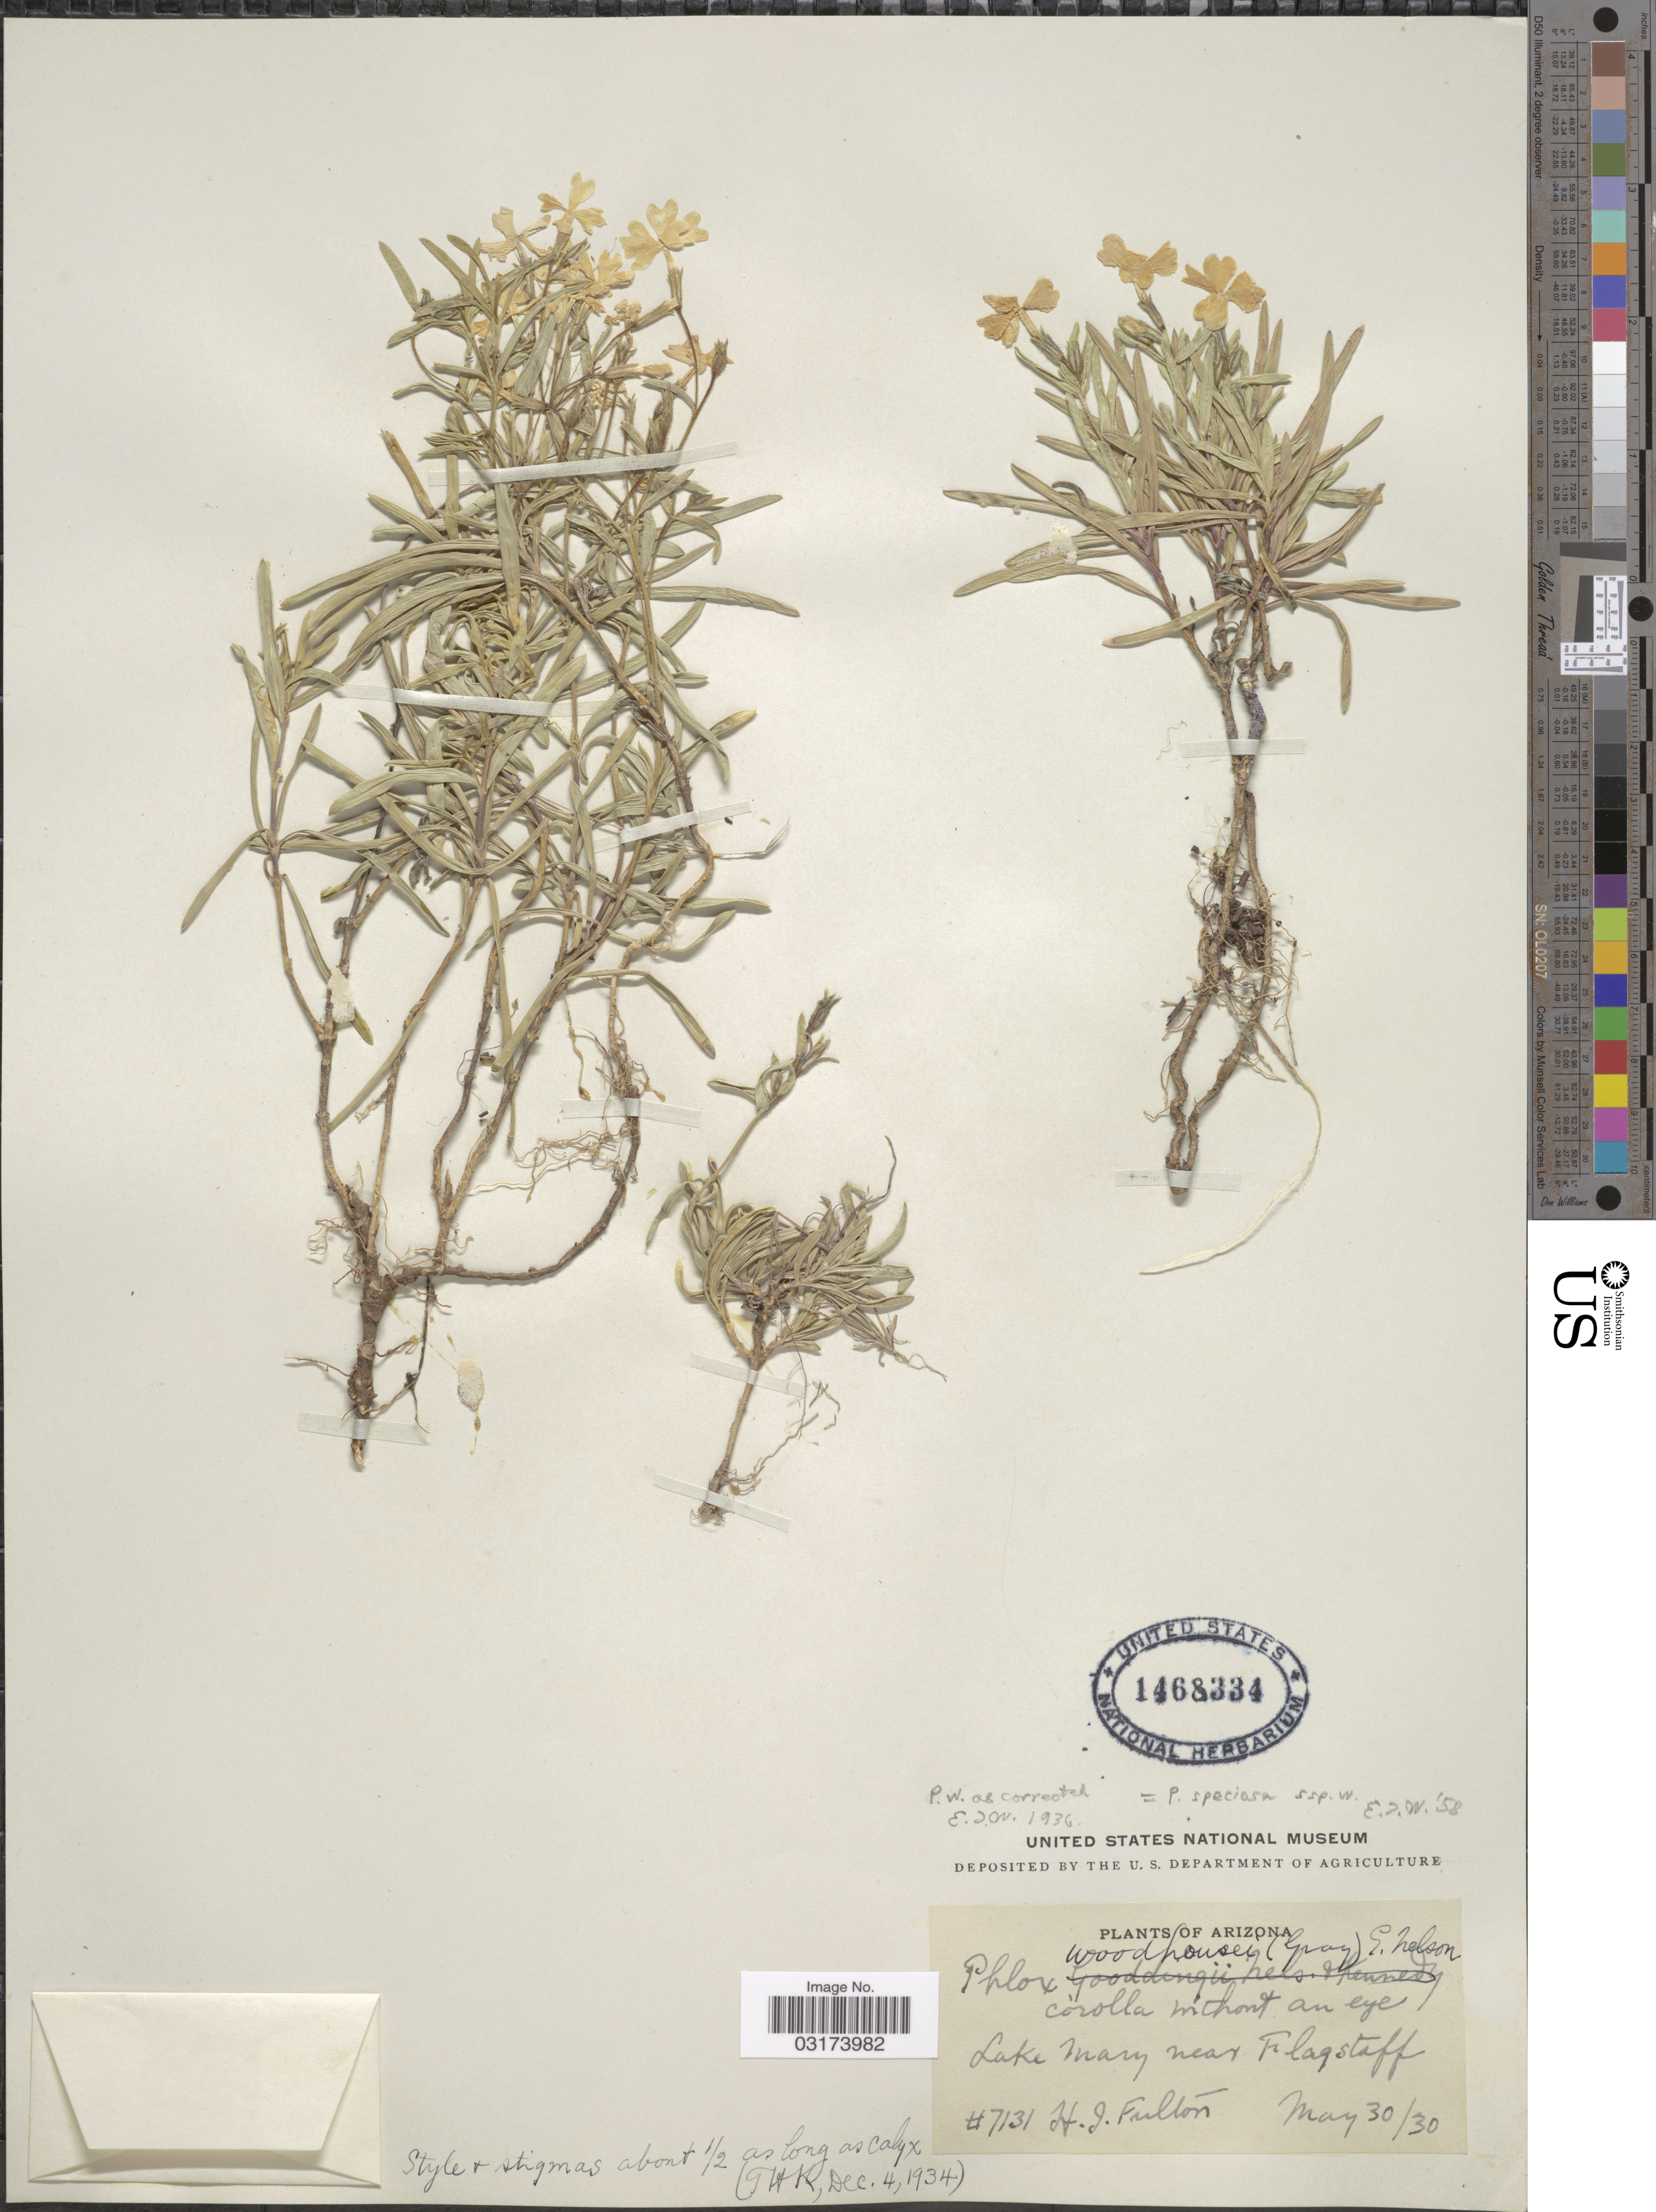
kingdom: Plantae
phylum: Tracheophyta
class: Magnoliopsida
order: Ericales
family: Polemoniaceae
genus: Phlox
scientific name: Phlox woodhousei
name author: (A. Gray) E.E. Nelson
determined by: Mayfield, M. H.; Ferguson, C. J.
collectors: H. Fulton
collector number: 7131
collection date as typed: Transcribed d/m/y: 30/5/30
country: United States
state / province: Arizona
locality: Lake Mary near Flagstaff.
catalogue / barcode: US 1468334